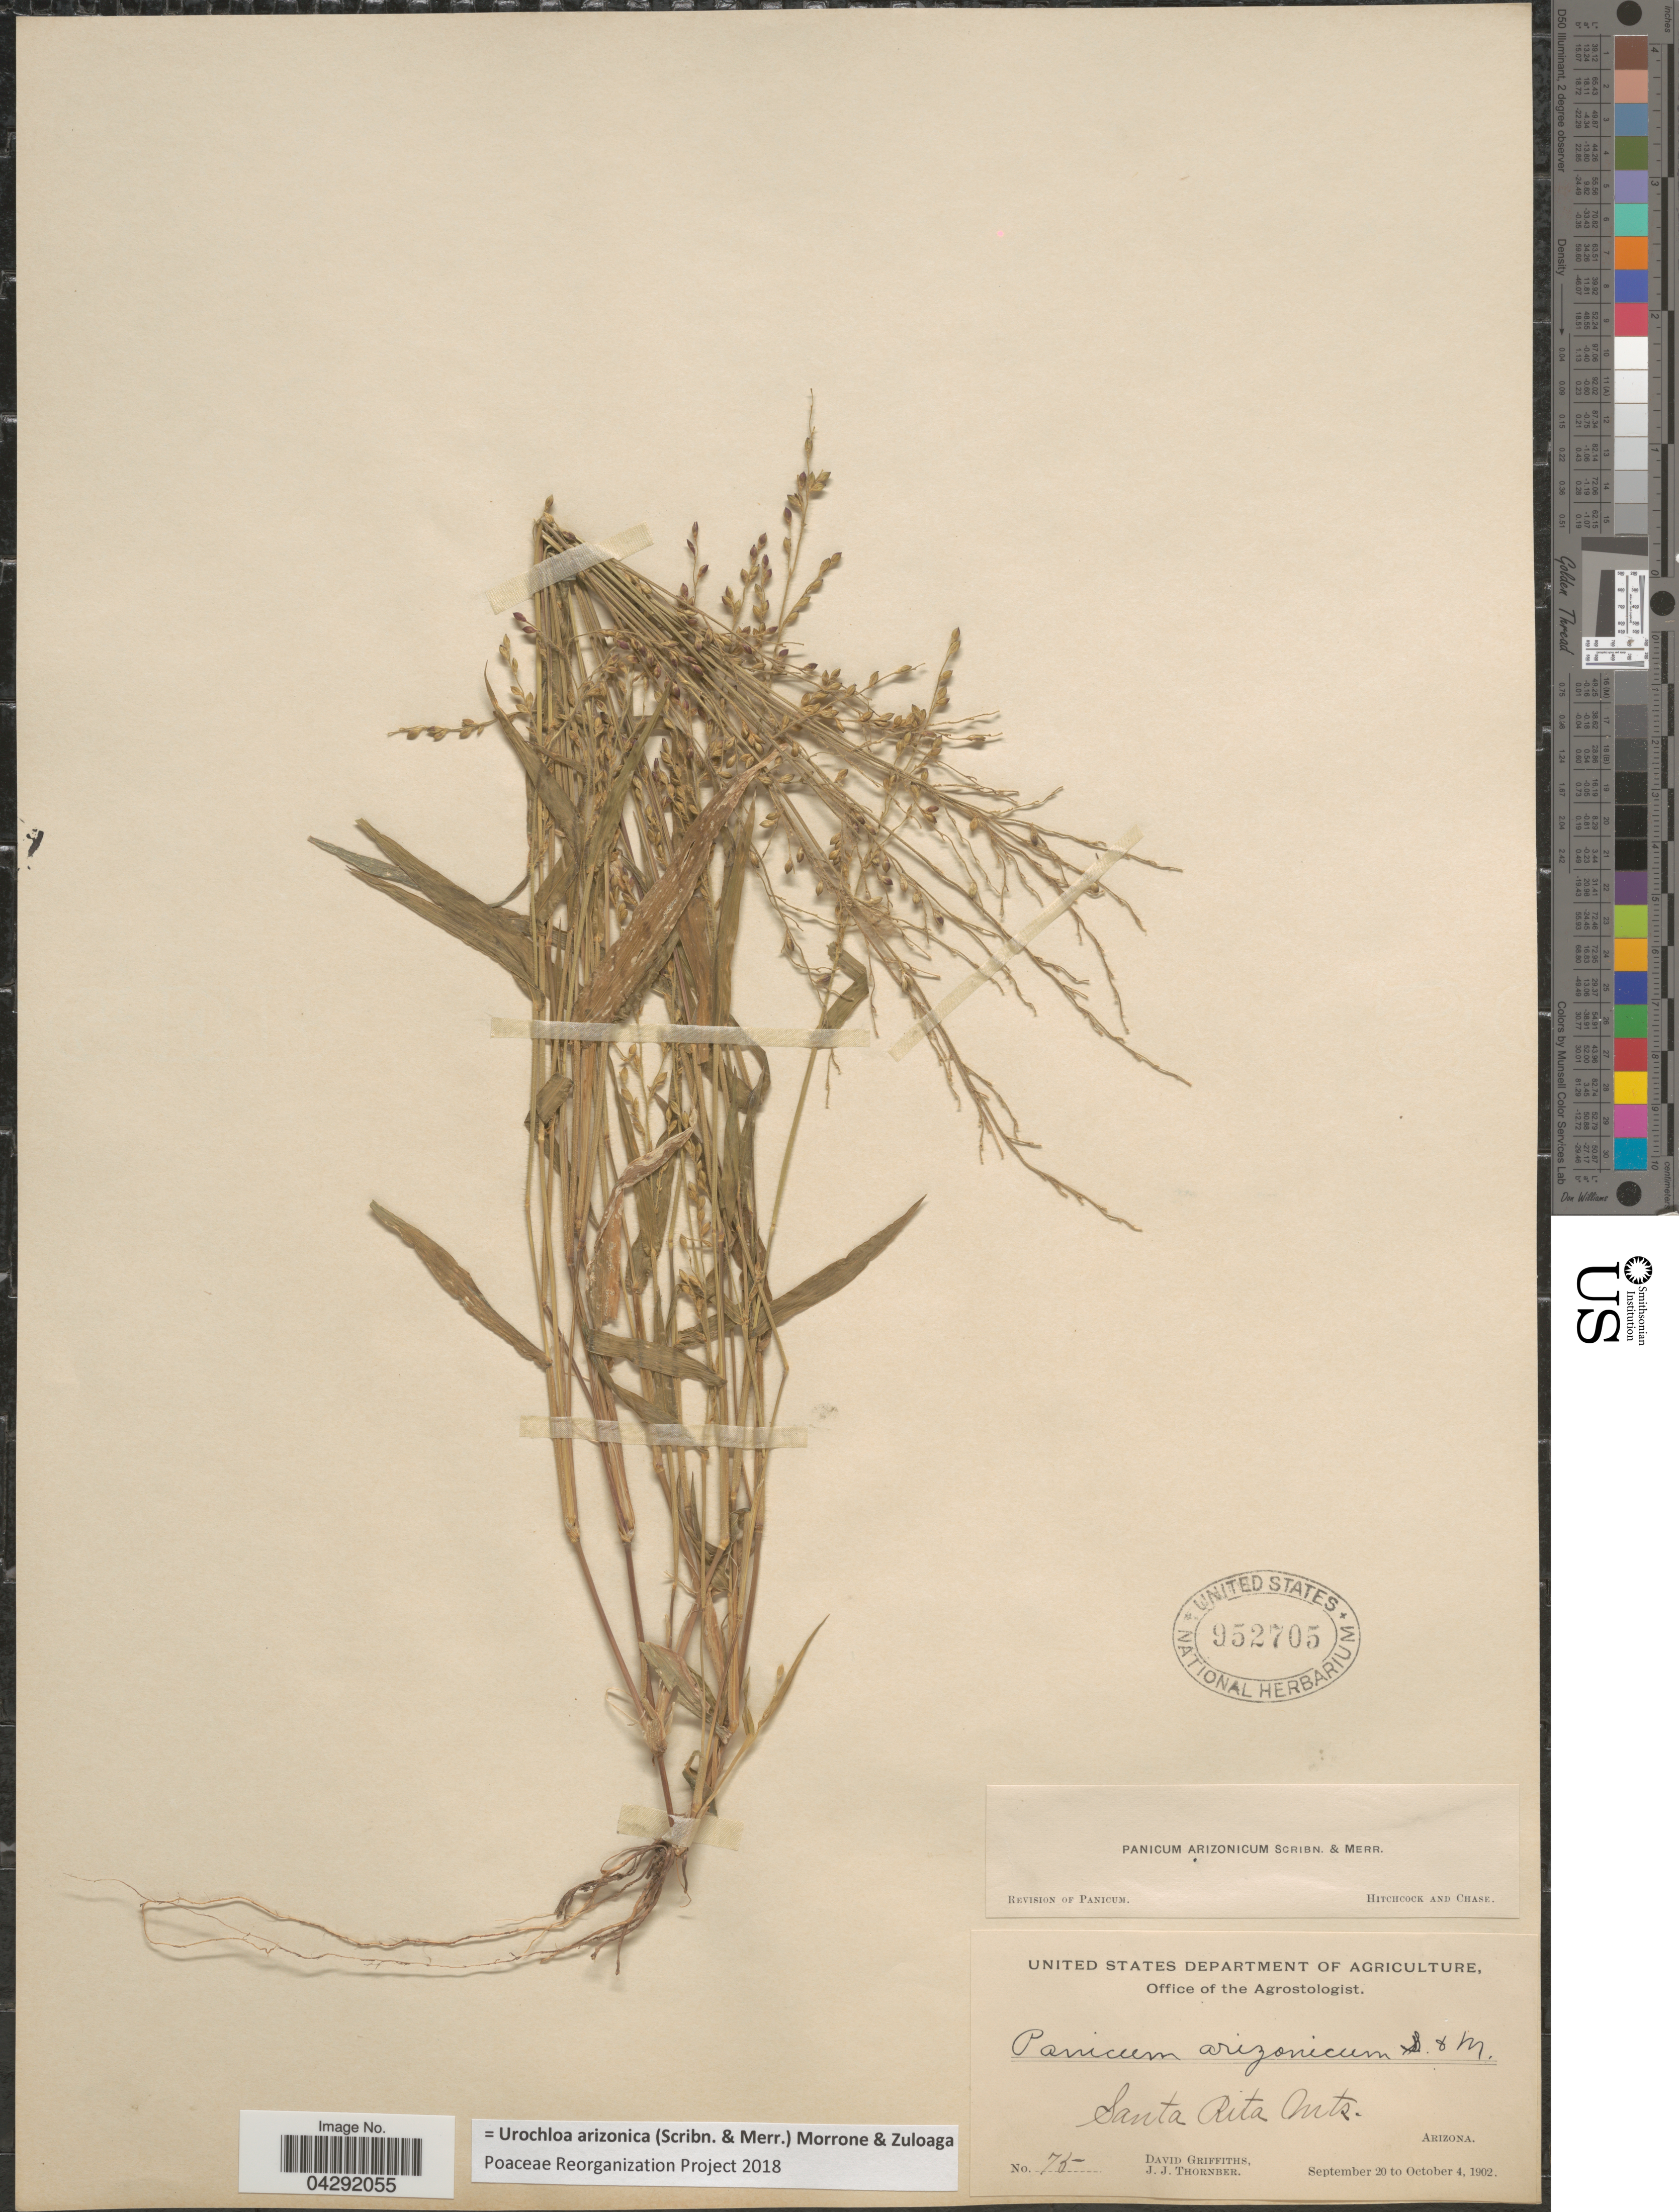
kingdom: Plantae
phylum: Tracheophyta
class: Liliopsida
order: Poales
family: Poaceae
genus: Urochloa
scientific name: Urochloa arizonica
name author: (Scribn. & Merr.) Morrone & Zuloaga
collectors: D. Griffiths & J. Thornber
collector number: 75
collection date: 1902-09-20/1902-10-04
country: United States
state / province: Arizona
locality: Santa Rita Mts.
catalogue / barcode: US 952705